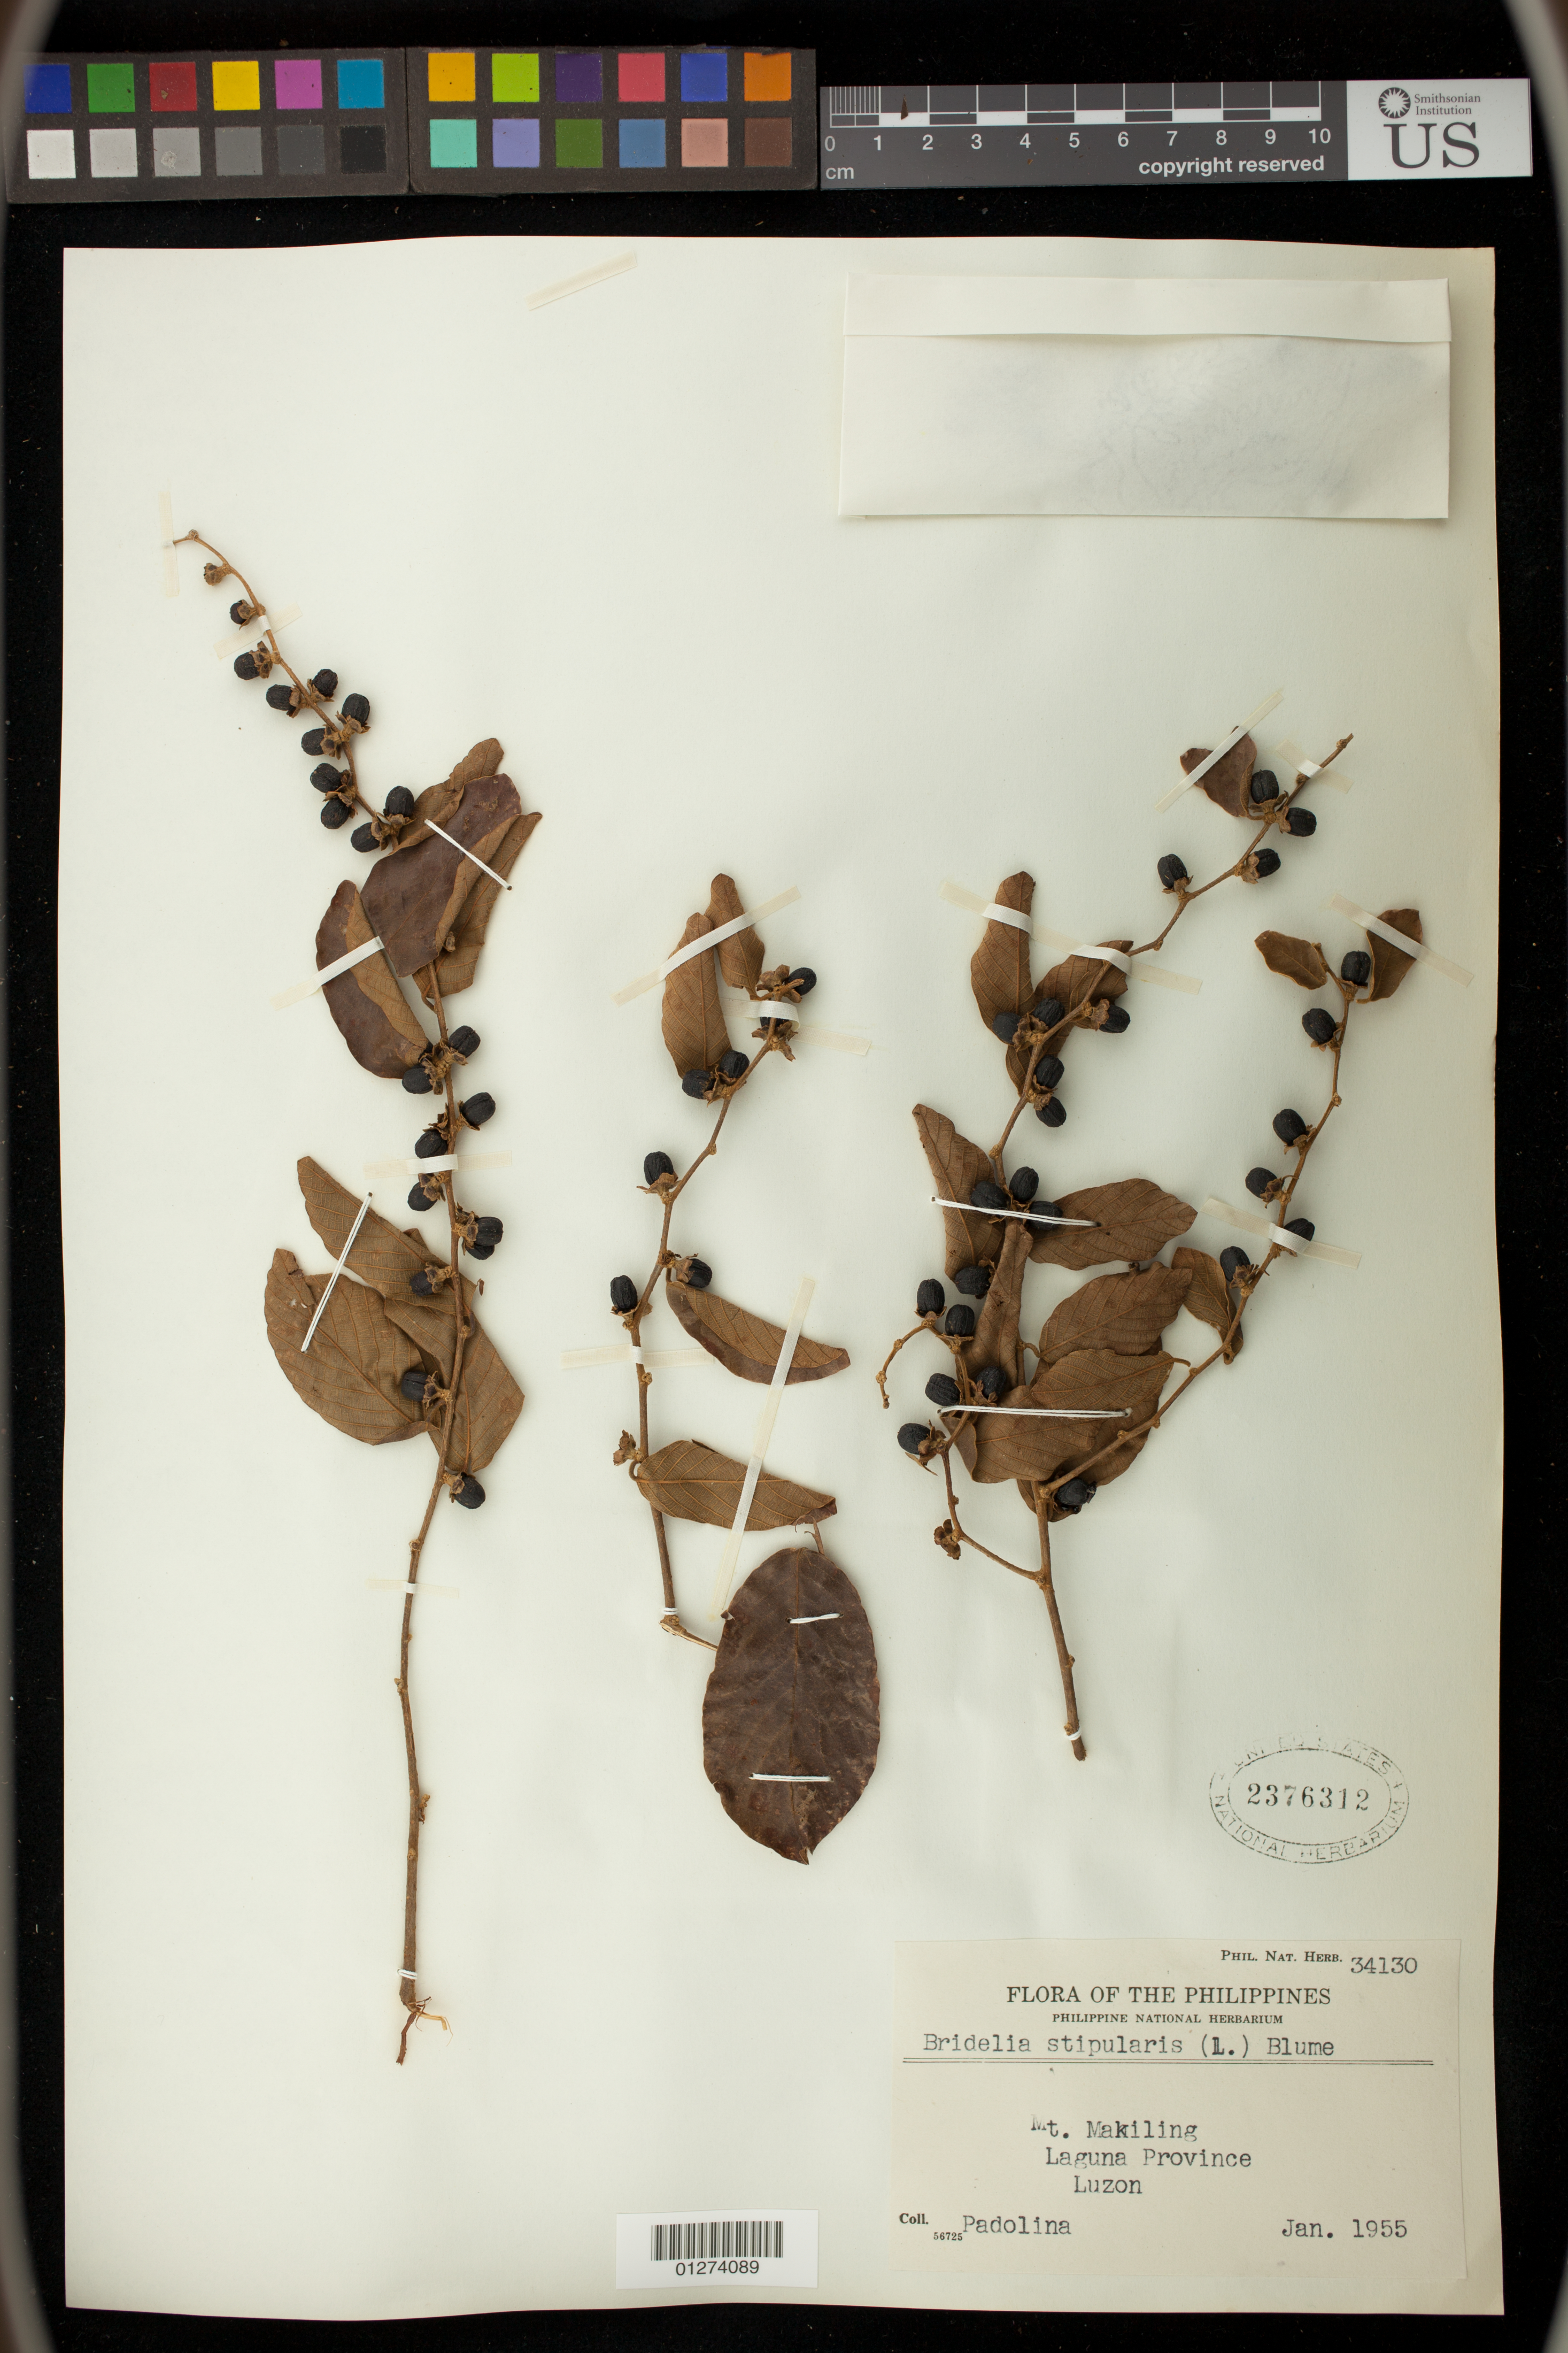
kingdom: Plantae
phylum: Tracheophyta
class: Magnoliopsida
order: Malpighiales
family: Phyllanthaceae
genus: Bridelia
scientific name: Bridelia stipularis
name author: (L.) Blume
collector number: Phil. Nat. Herb. 34130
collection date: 1955-01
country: Philippines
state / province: Calabarzon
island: Luzon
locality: Mt. Makiling, Laguna Province, Luzon, Padolina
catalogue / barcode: US 2376312